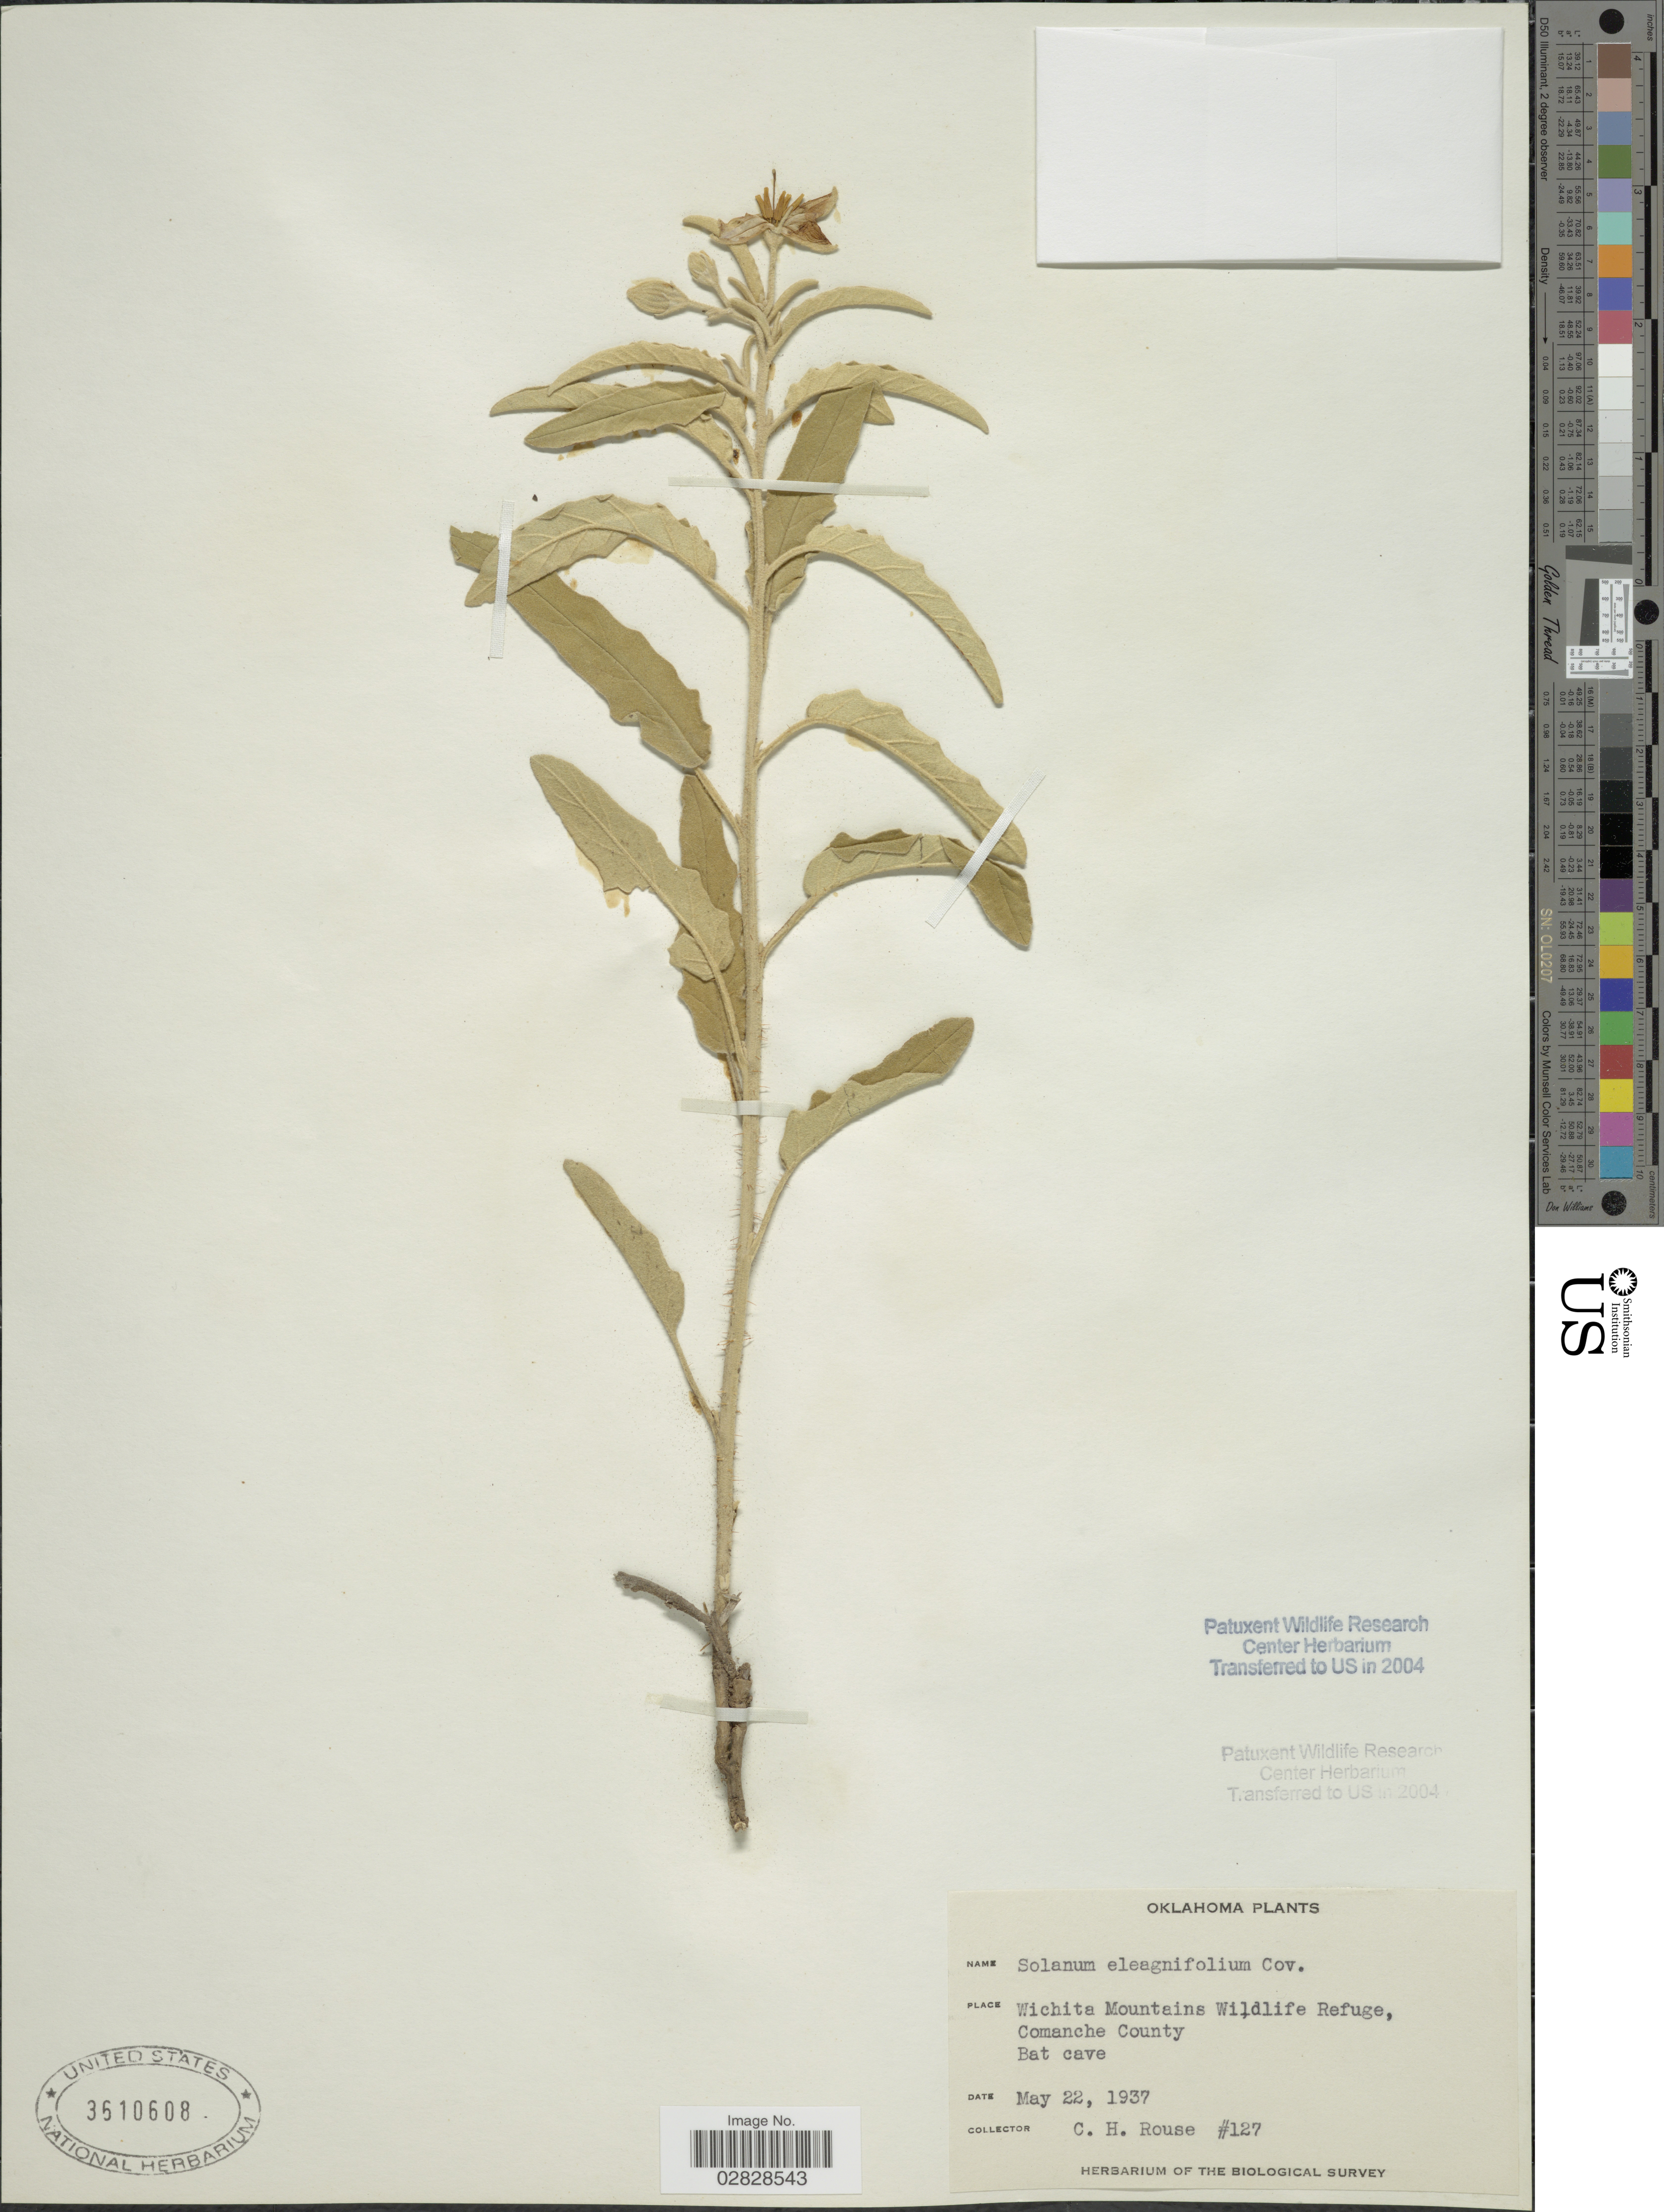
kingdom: Plantae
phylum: Tracheophyta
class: Magnoliopsida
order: Solanales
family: Solanaceae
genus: Solanum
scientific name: Solanum elaeagnifolium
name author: Cav.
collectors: C. Rouse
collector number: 127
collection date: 1937-05-22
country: United States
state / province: Oklahoma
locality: Wichita Mountains Wildlife Refuge, Comanche County. Bat cave.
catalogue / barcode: US 3610608